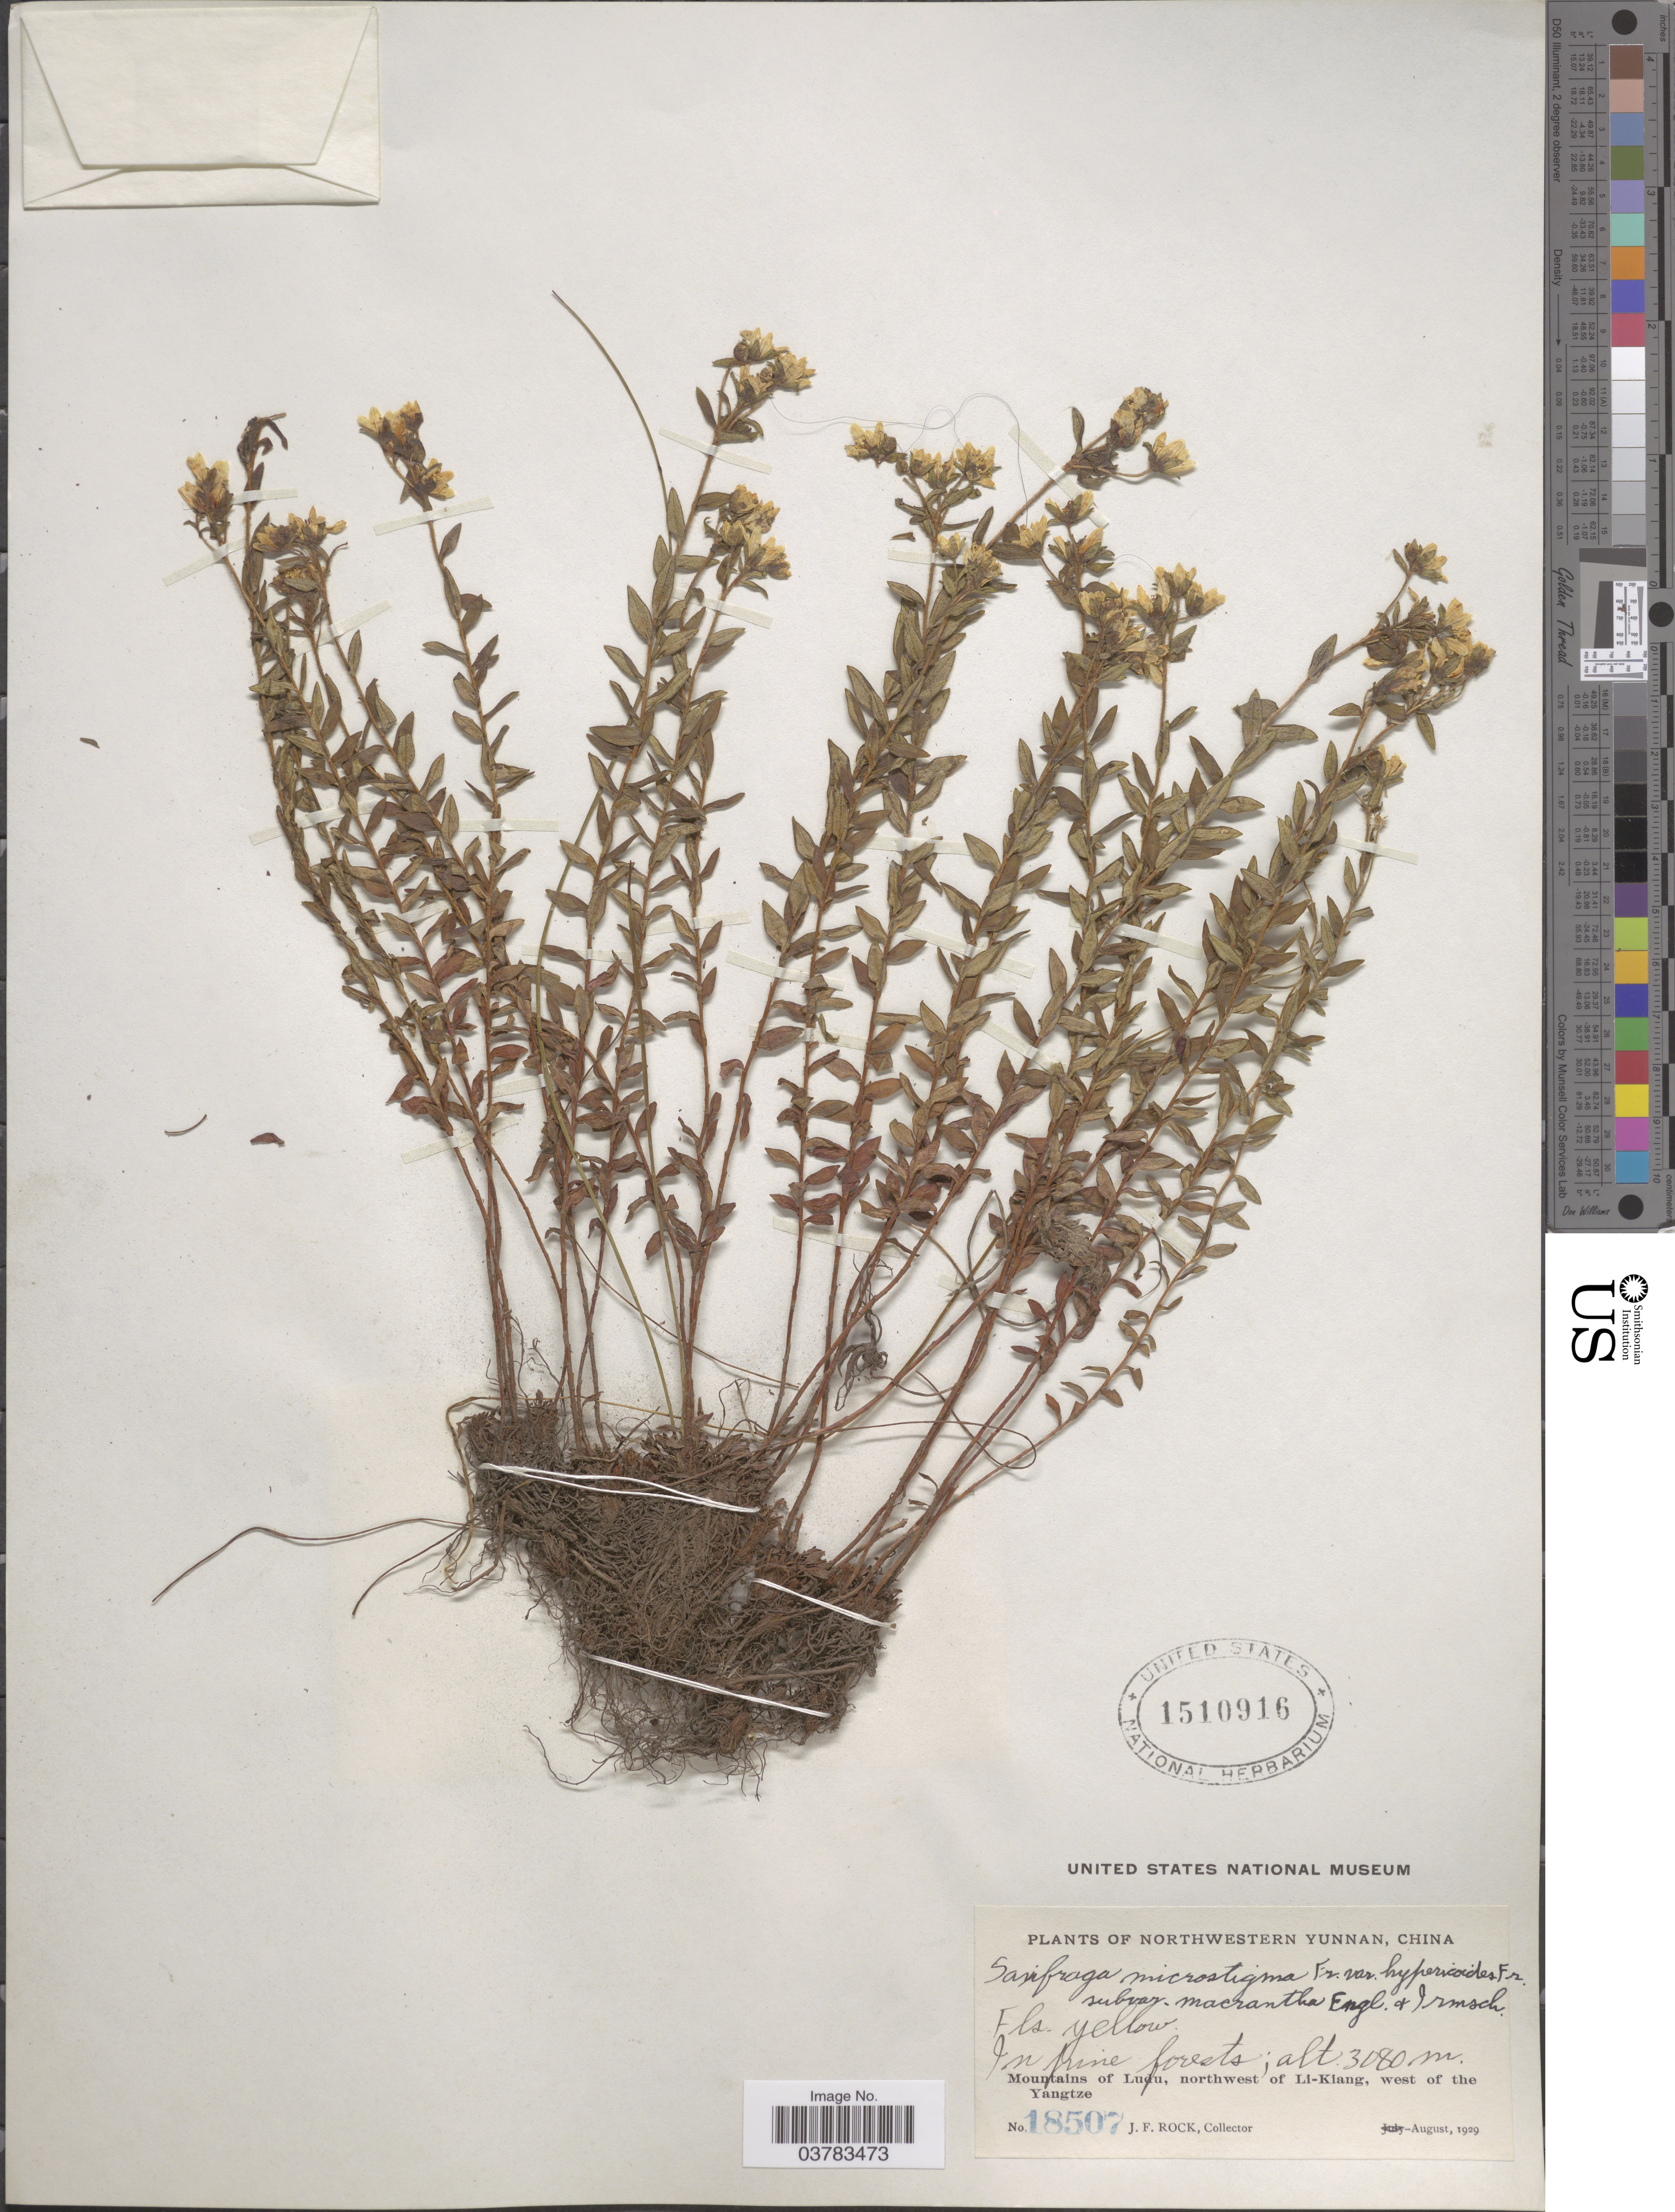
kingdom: Plantae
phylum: Tracheophyta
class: Magnoliopsida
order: Saxifragales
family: Saxifragaceae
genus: Saxifraga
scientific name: Saxifraga hypericoides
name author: Franch.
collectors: J. Rock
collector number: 18507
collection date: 1929-08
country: China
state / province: Yunnan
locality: Northwestern Yunnan. Mountains of Ludu, northwest of Li-Kiang, west of the Yangtze.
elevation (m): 3080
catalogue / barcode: US 1510916